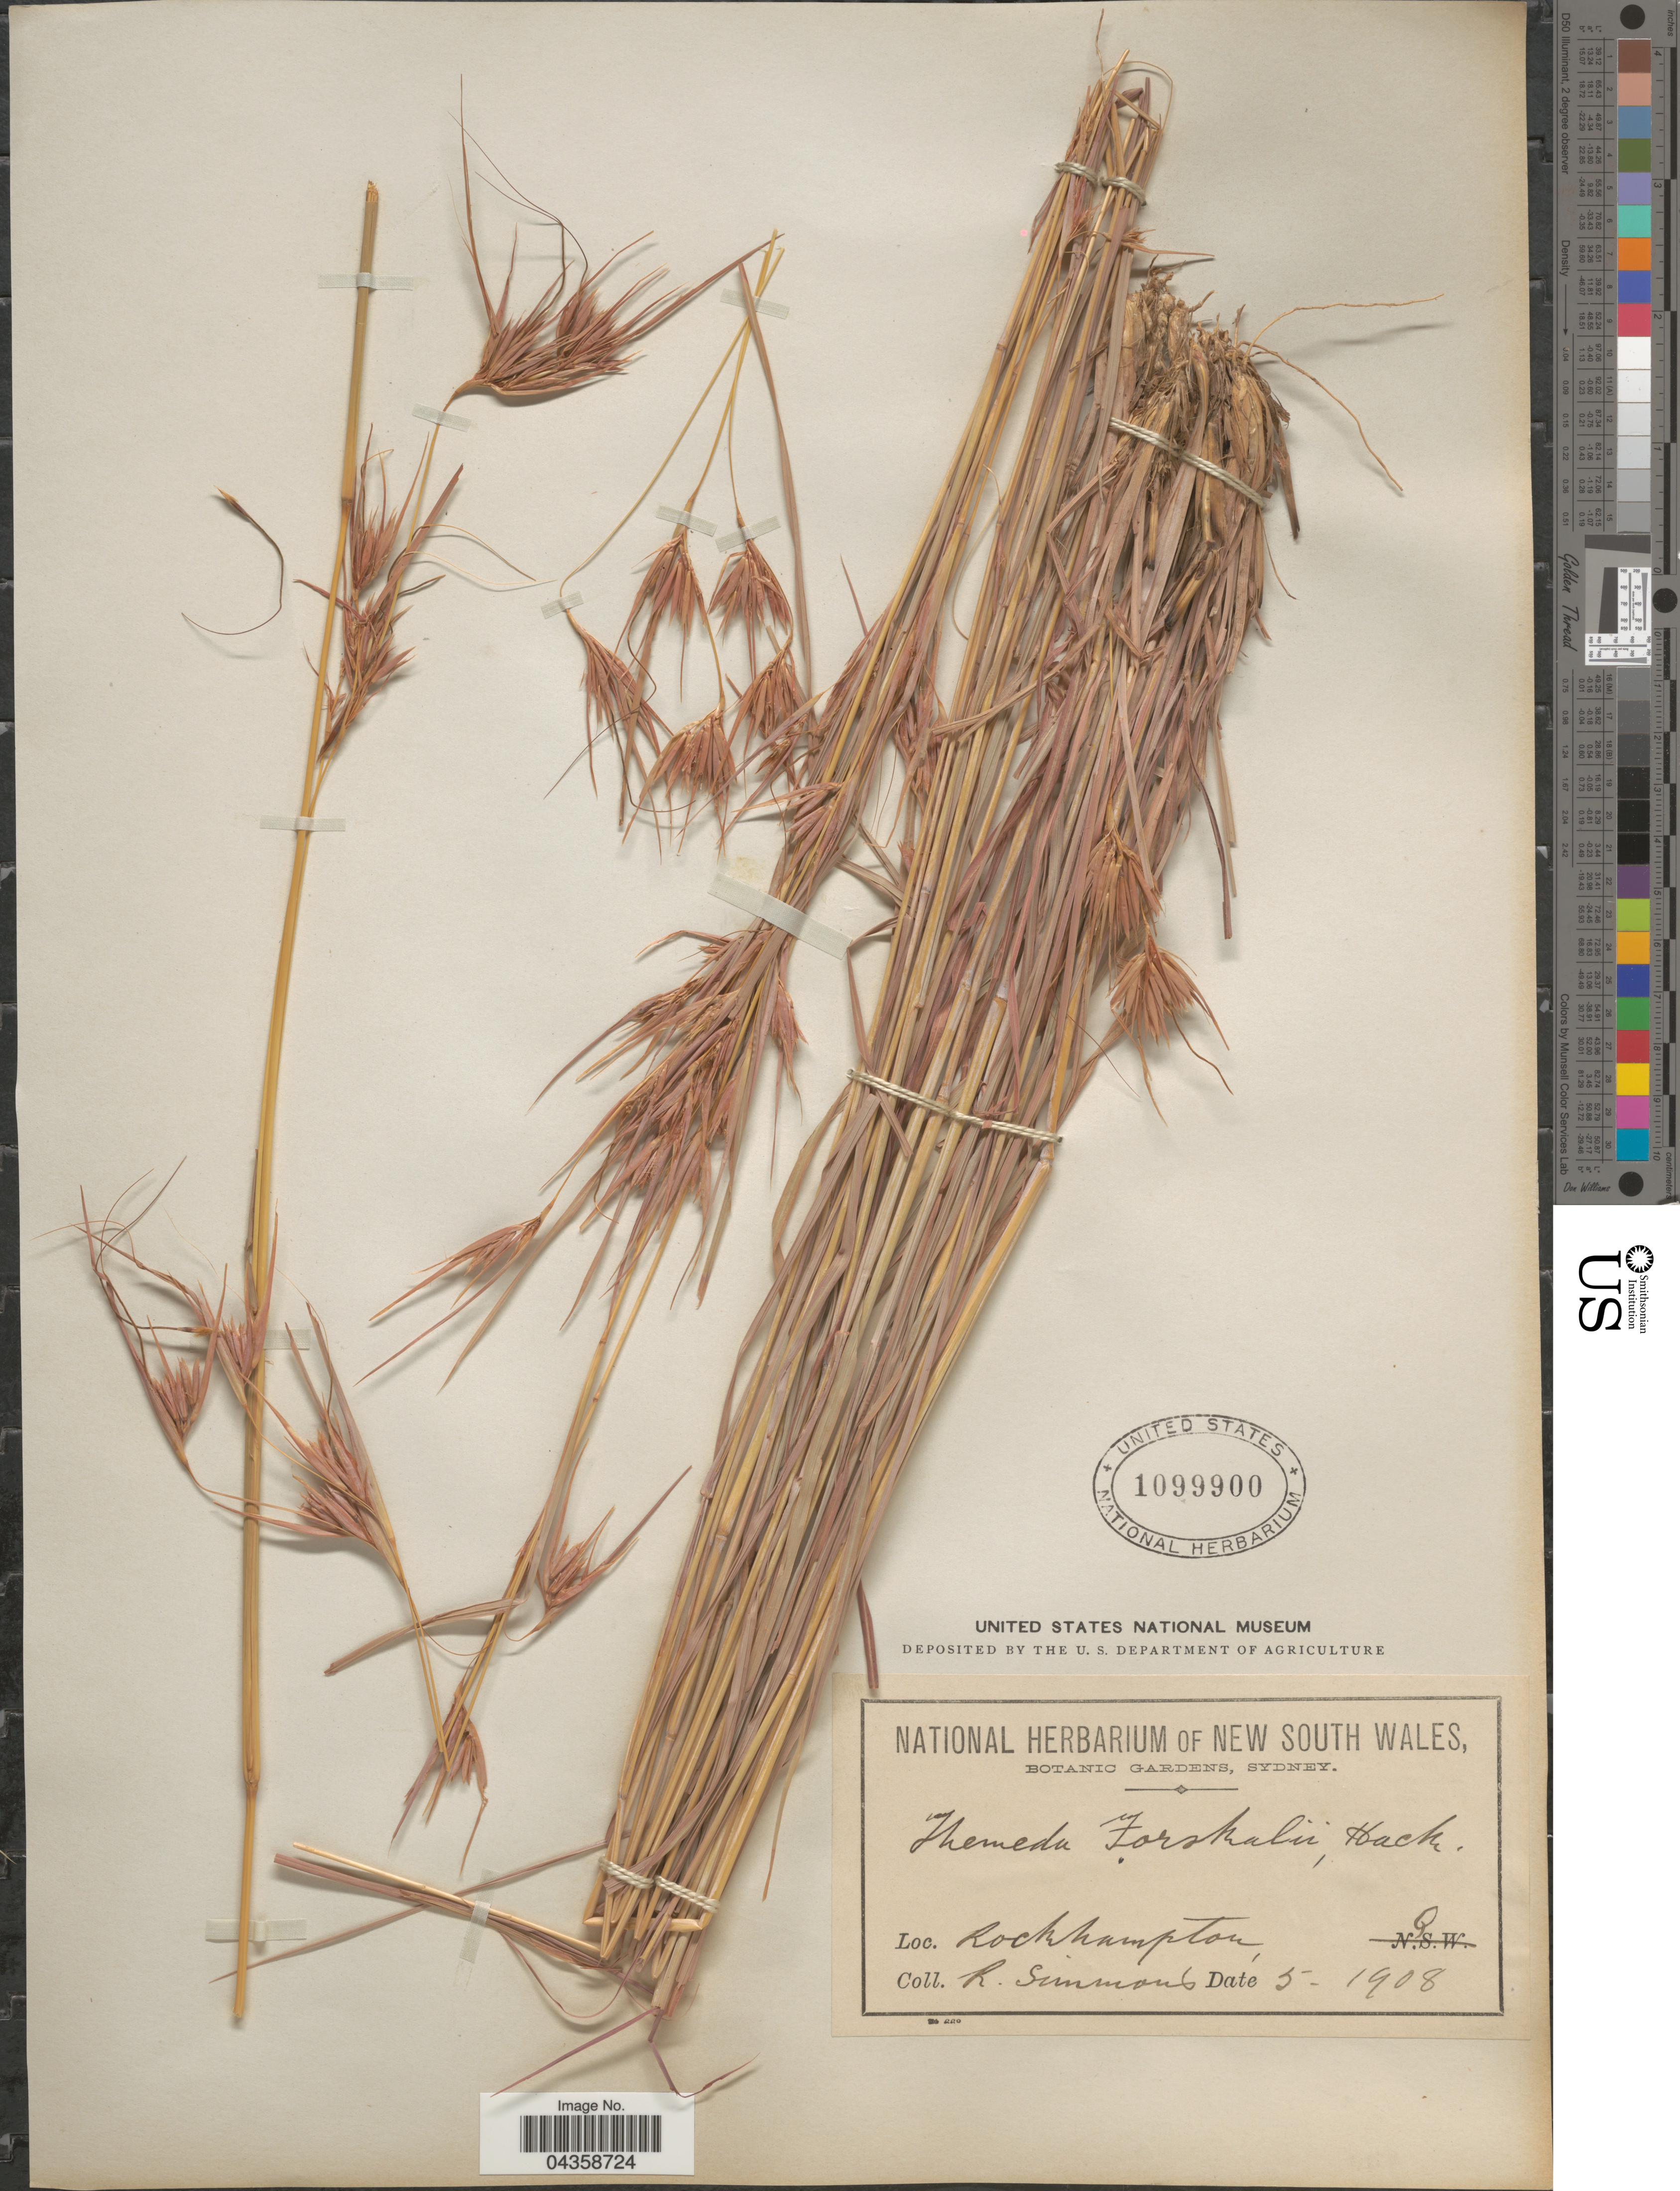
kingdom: Plantae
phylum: Tracheophyta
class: Liliopsida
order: Poales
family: Poaceae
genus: Themeda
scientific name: Themeda triandra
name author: Forssk.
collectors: R. Simmons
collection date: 1908-05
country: Australia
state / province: Queensland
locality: Rockhampton.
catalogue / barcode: US 1099900